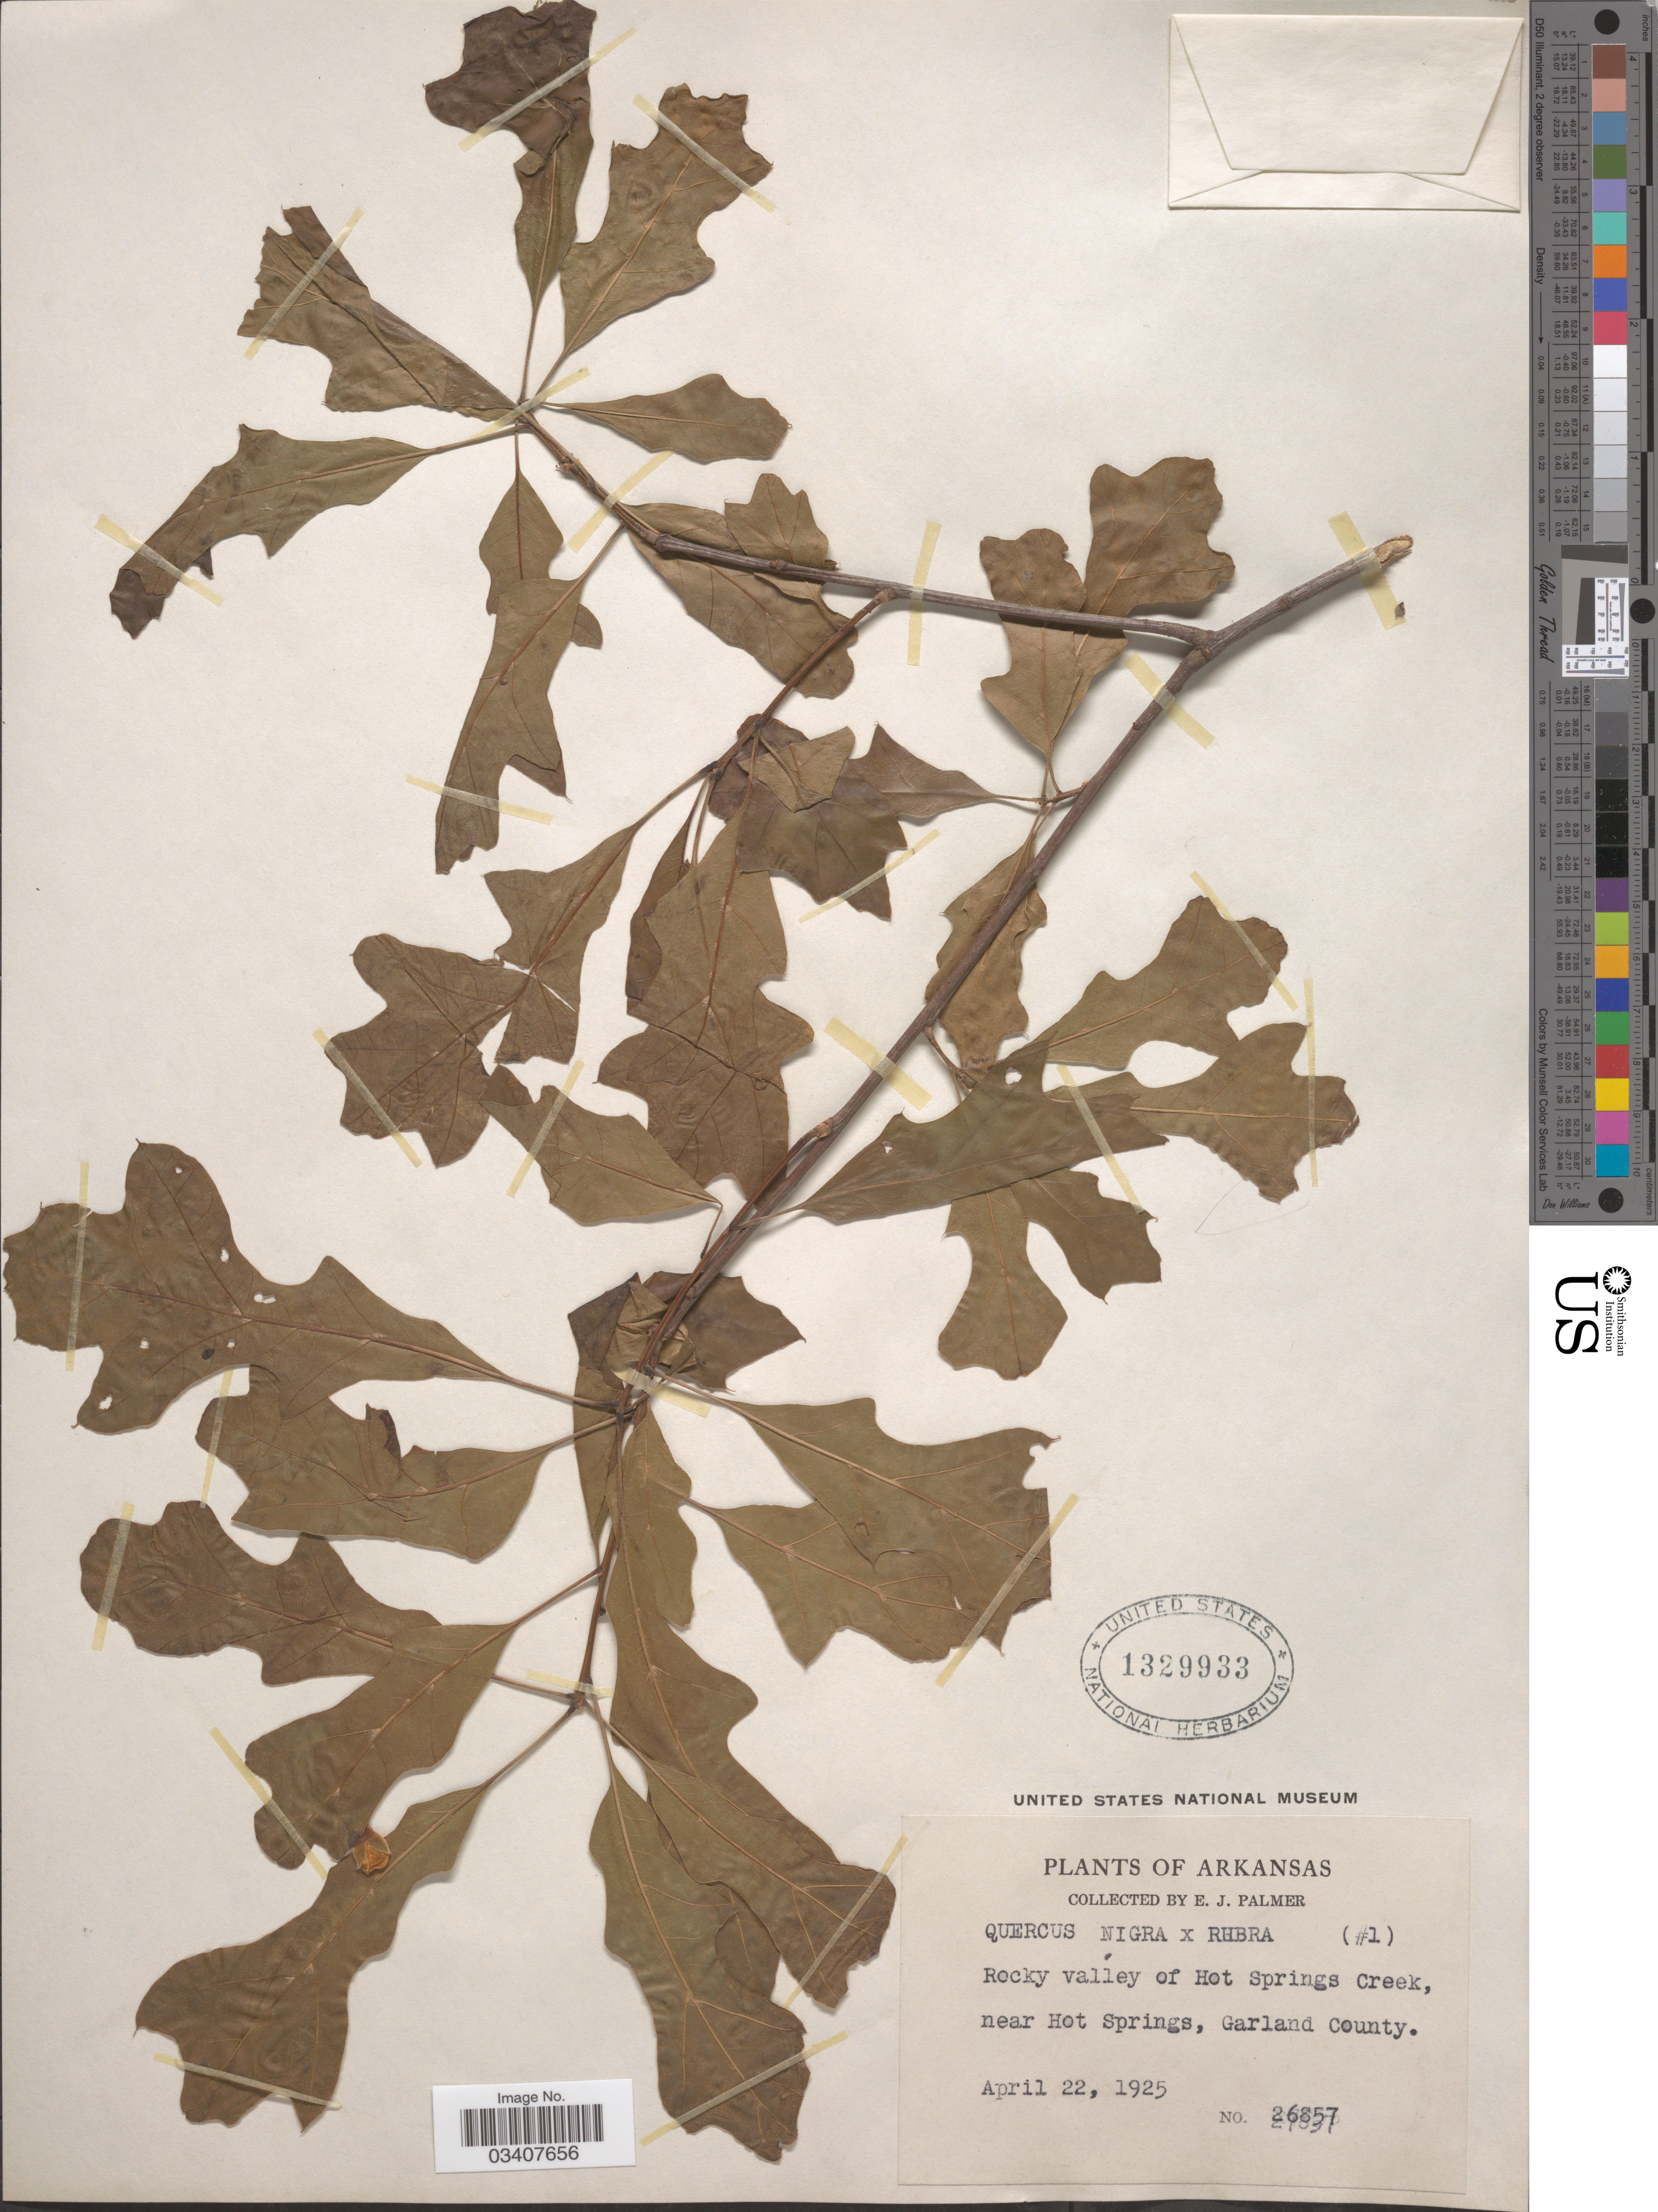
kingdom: Plantae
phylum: Tracheophyta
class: Magnoliopsida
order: Fagales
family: Fagaceae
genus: Quercus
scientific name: Quercus nigra x Q. rubra L.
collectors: E. J. Palmer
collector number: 26857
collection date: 1925-04-22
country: United States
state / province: Arkansas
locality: Rocky valley of Hot Springs Creek, near Hot Springs, Garland County.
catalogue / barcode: US 1329933